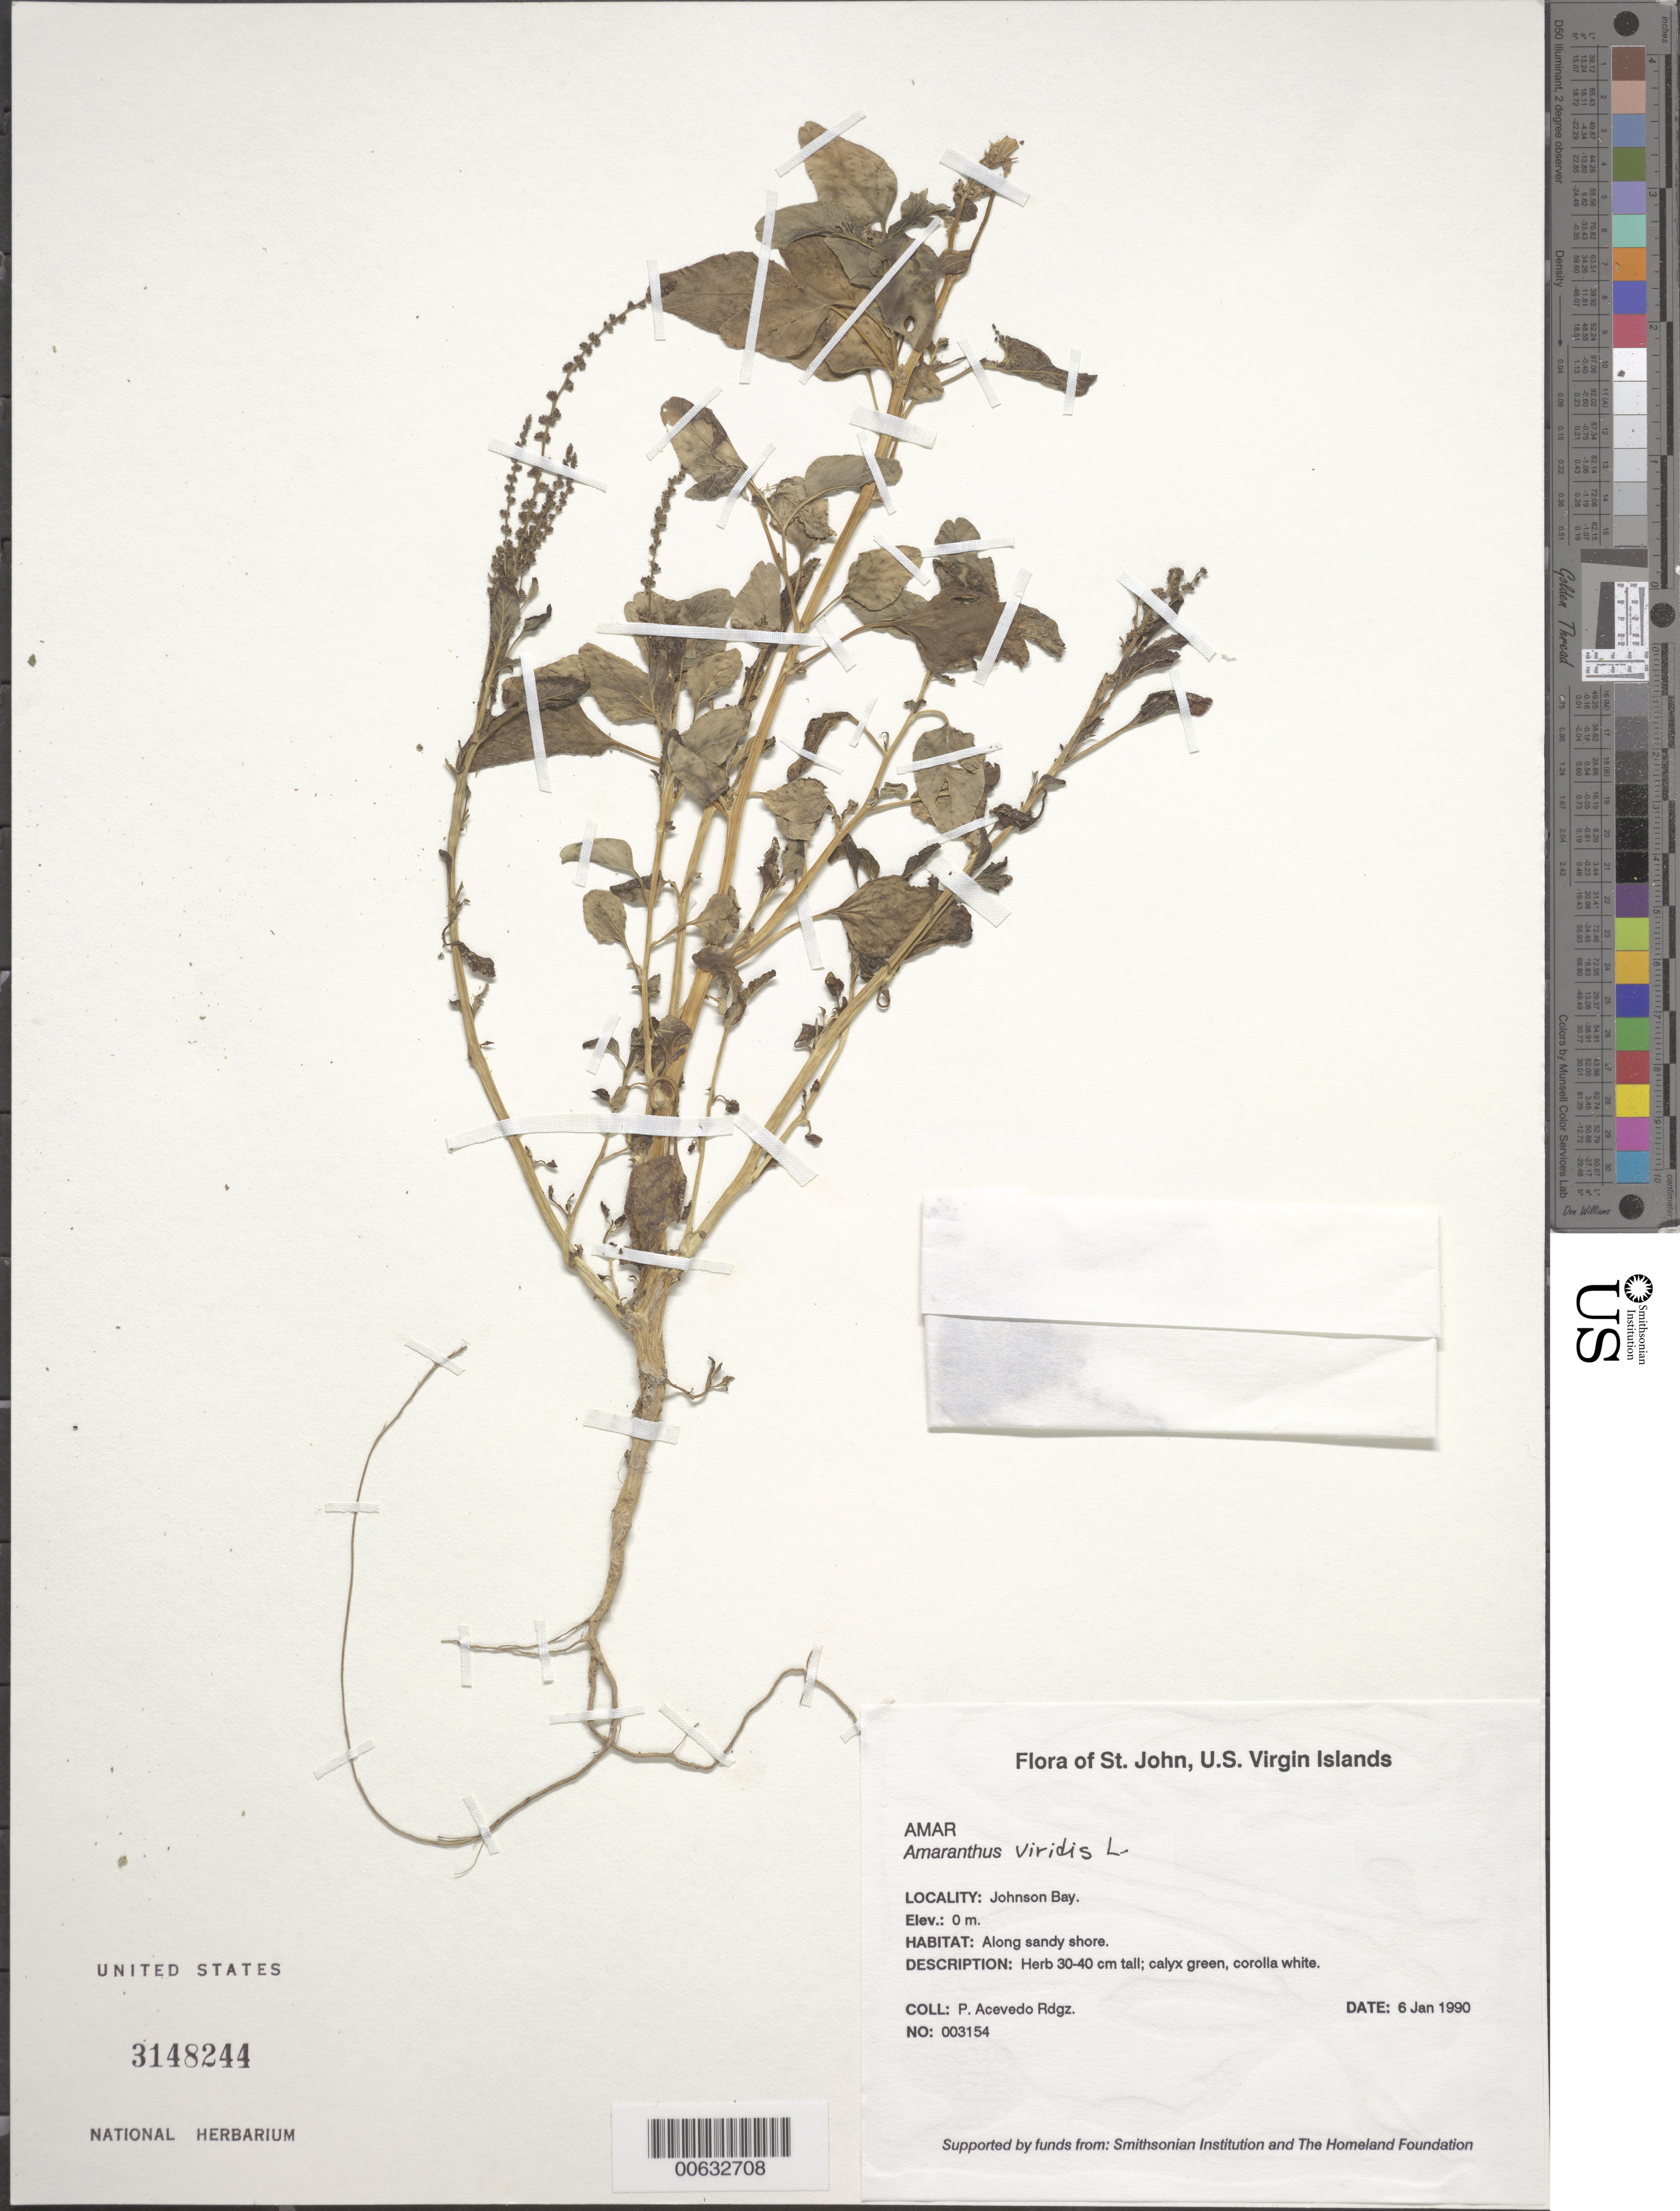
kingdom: Plantae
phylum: Tracheophyta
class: Magnoliopsida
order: Caryophyllales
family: Amaranthaceae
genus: Amaranthus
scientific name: Amaranthus viridis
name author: L.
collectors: P. Acevedo-Rodr.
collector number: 3154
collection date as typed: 06 Jan 1990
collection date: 1990-01-06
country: U.S. Virgin Islands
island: St. John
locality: Reef Bay Quarter; Johnson Bay.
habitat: Along sandy shore.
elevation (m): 0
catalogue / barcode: US 3148244